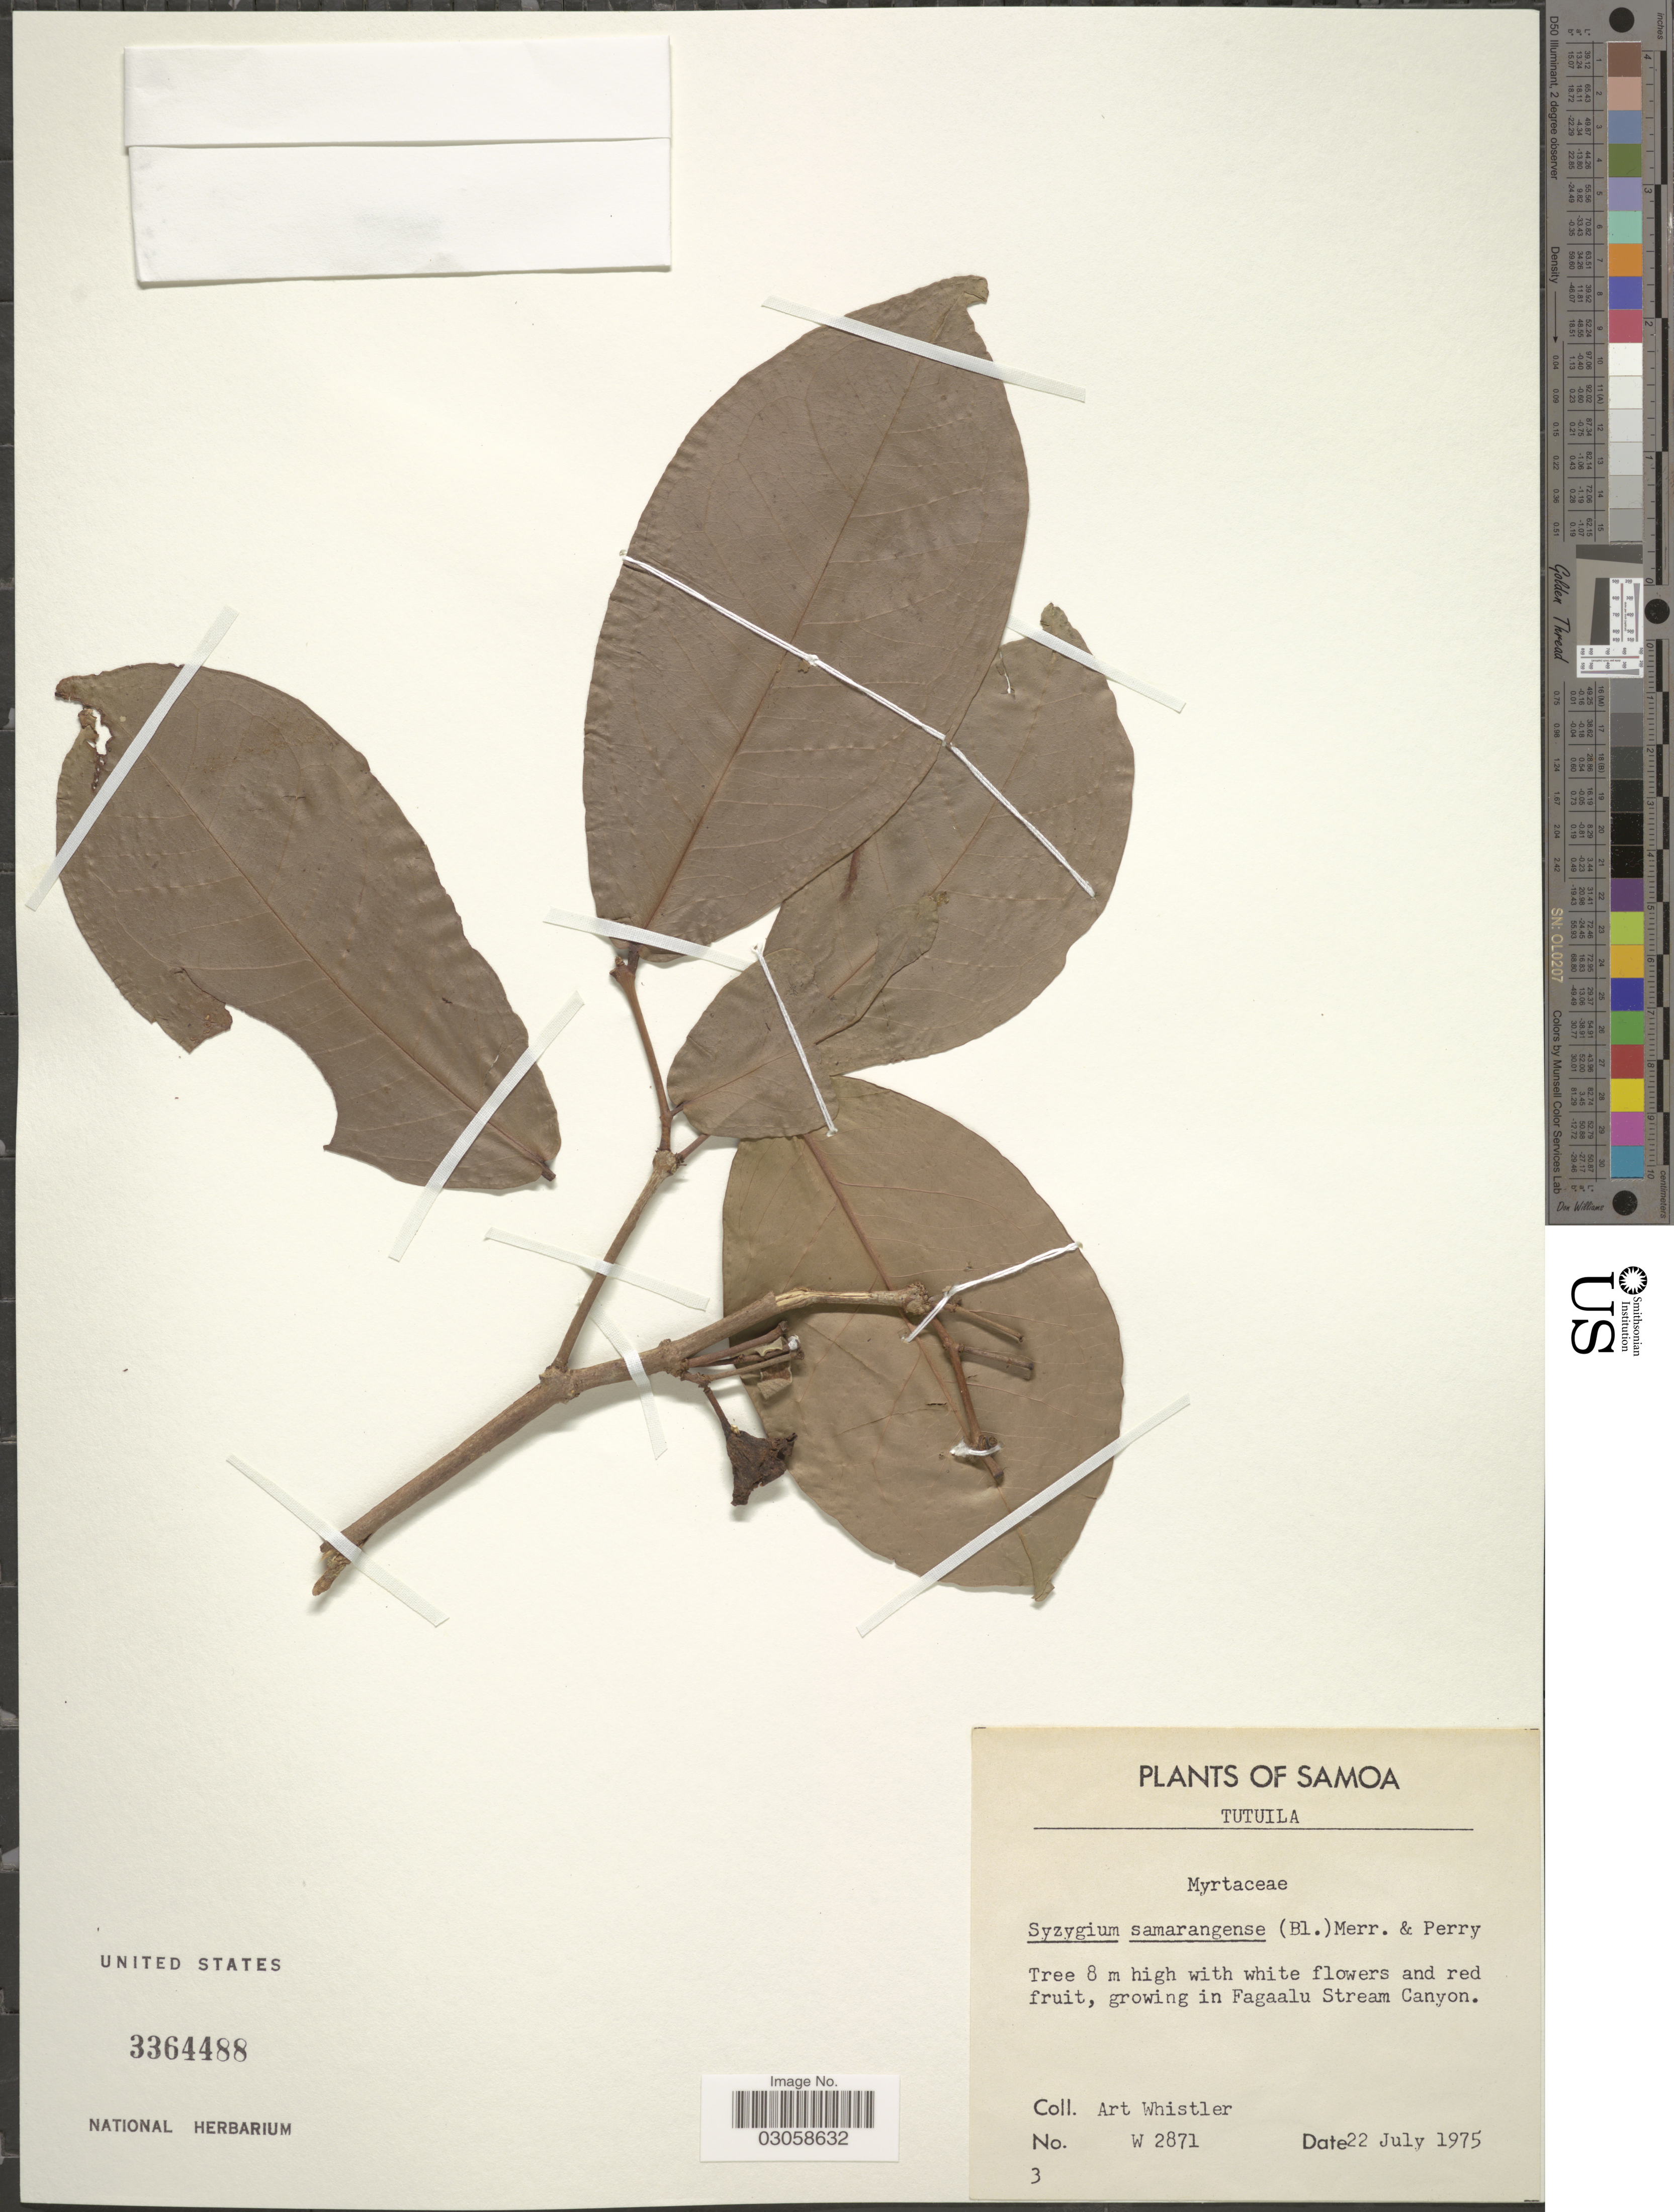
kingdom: Plantae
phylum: Tracheophyta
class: Magnoliopsida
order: Myrtales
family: Myrtaceae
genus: Syzygium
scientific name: Syzygium samarangense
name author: (Blume) Merr. & L.M. Perry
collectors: A. Whistler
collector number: W2871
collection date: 1975-07-22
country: American Samoa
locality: Samoa. Tutuila. Growing in Fagaalu Stream Canyon.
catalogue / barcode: US 3364488